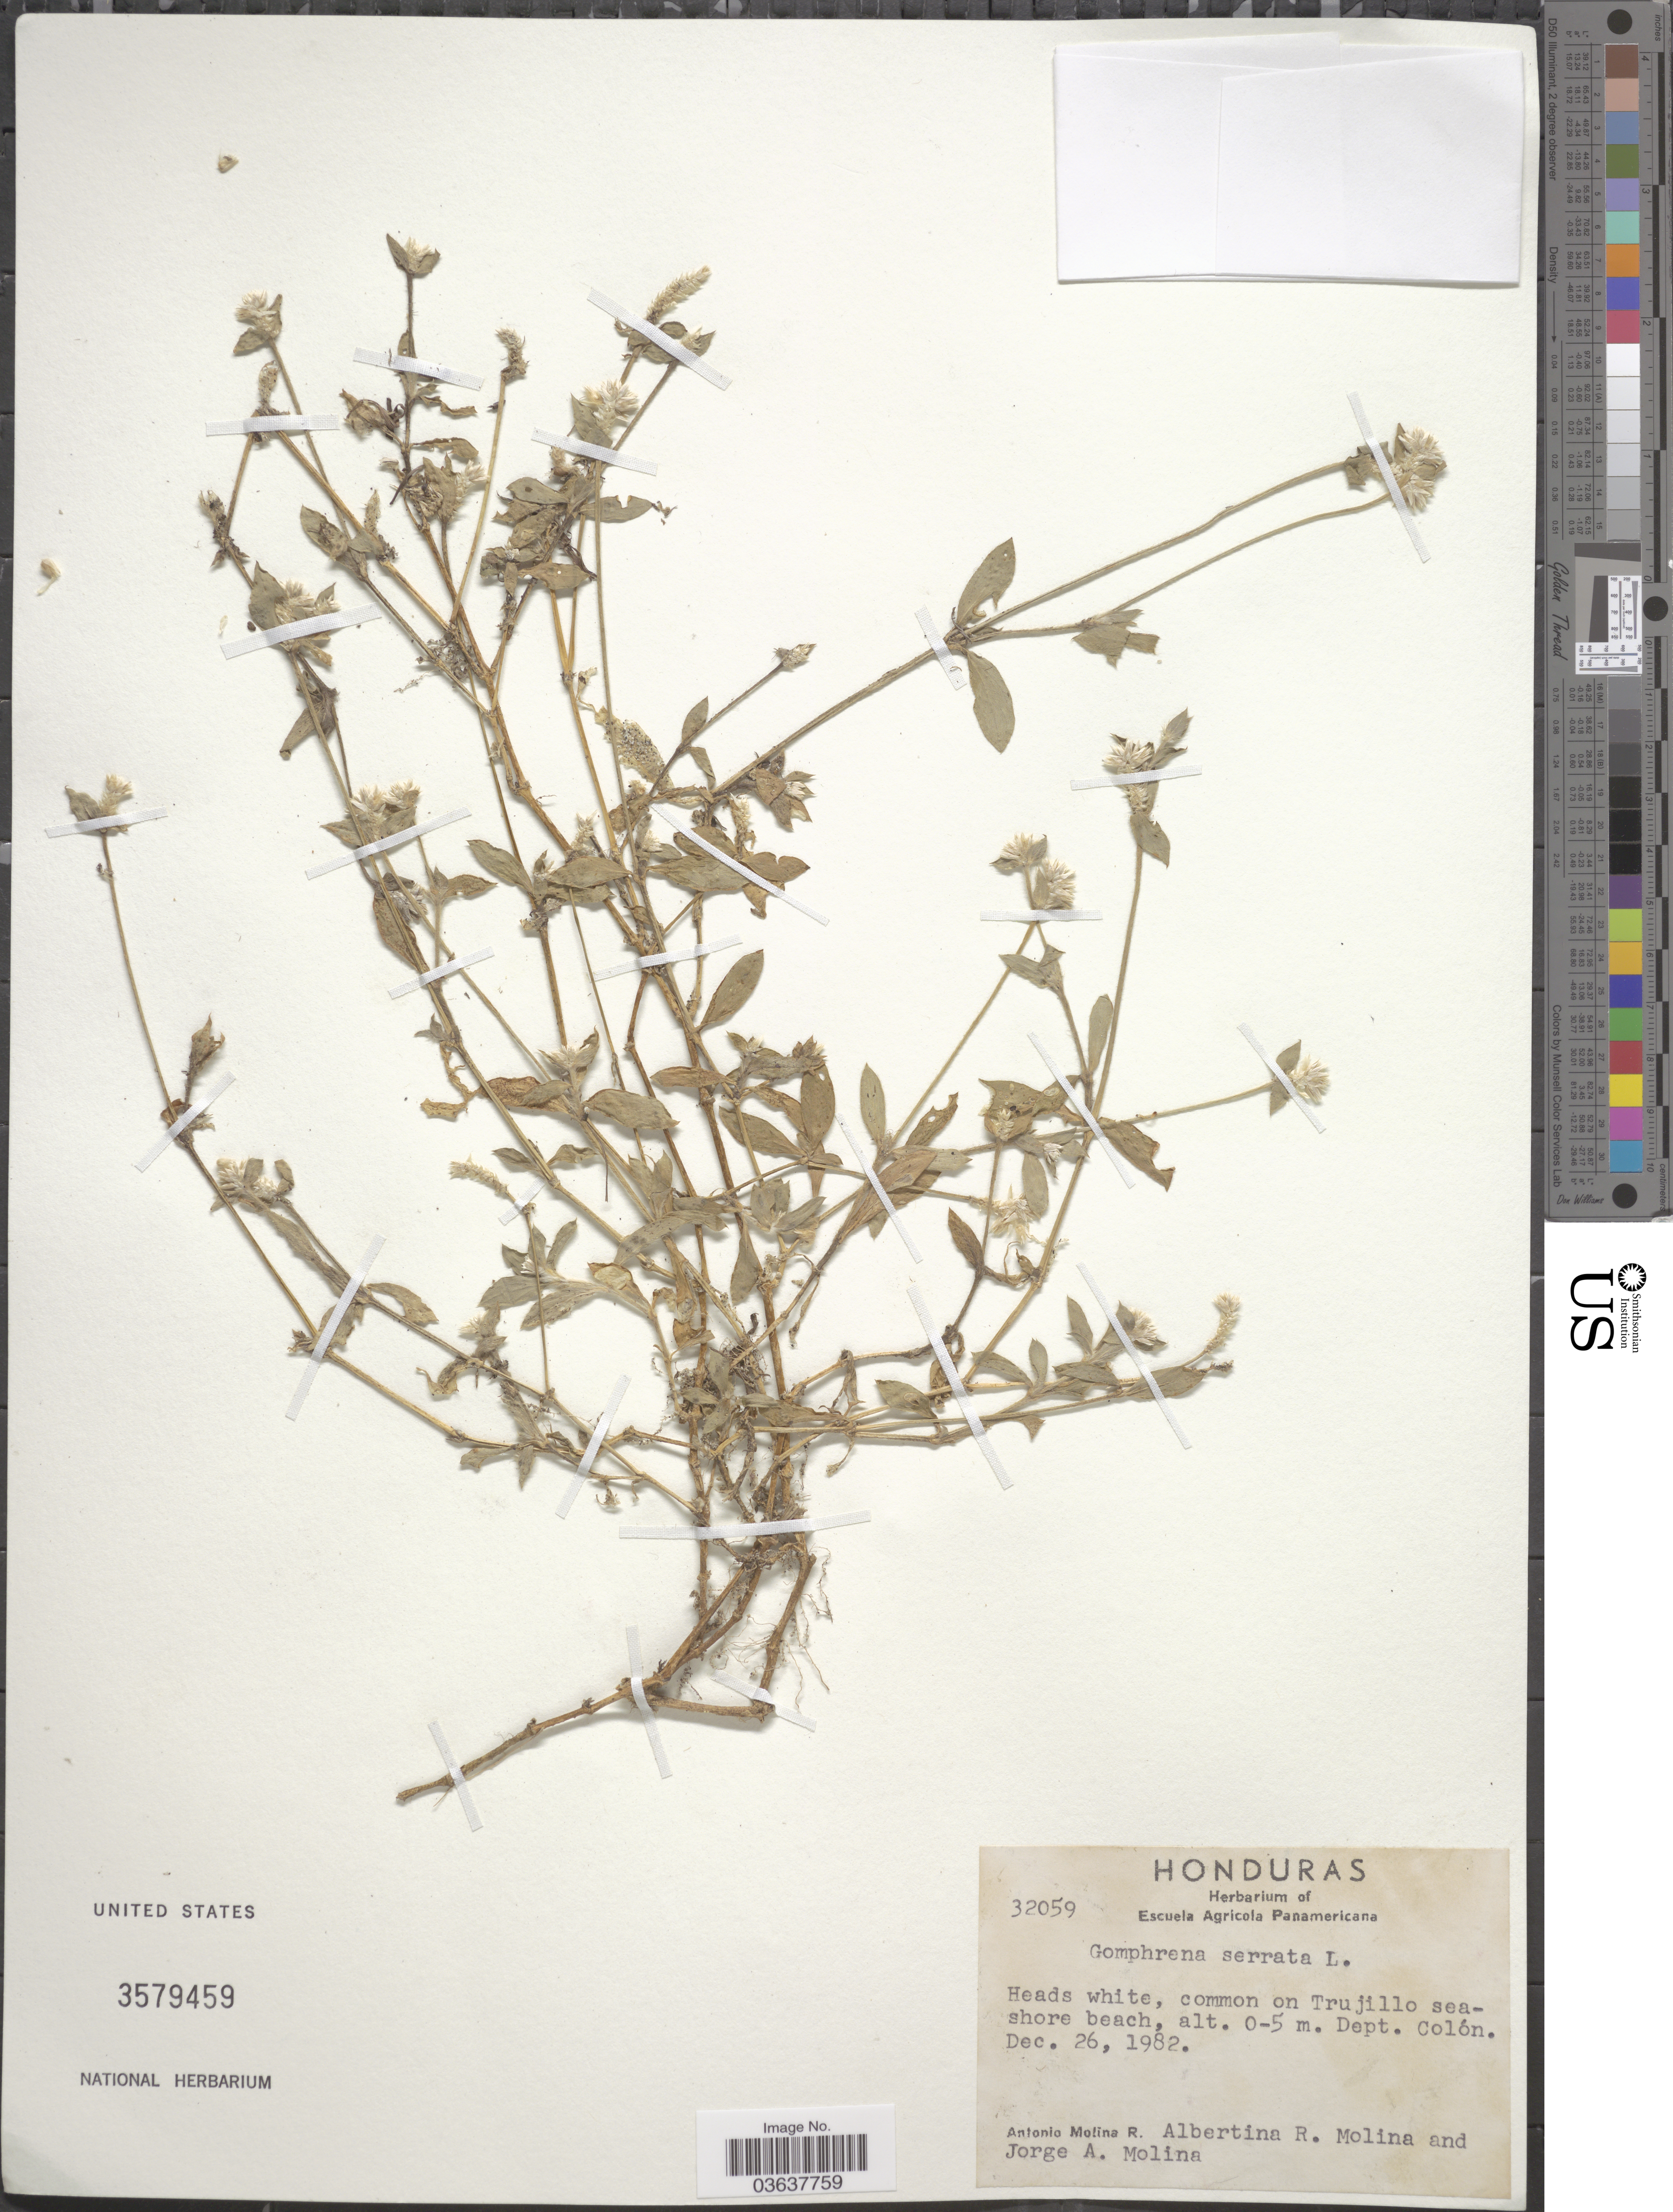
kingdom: Plantae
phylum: Tracheophyta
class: Magnoliopsida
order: Caryophyllales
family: Amaranthaceae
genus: Gomphrena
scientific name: Gomphrena serrata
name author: L.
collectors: A. Molina R., A. R. Molina & J. A. Molina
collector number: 32059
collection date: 1982-12-26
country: Honduras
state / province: Colón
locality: Common on Trujillo seashore beach, Dept. Colón.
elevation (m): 0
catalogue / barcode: US 3579459